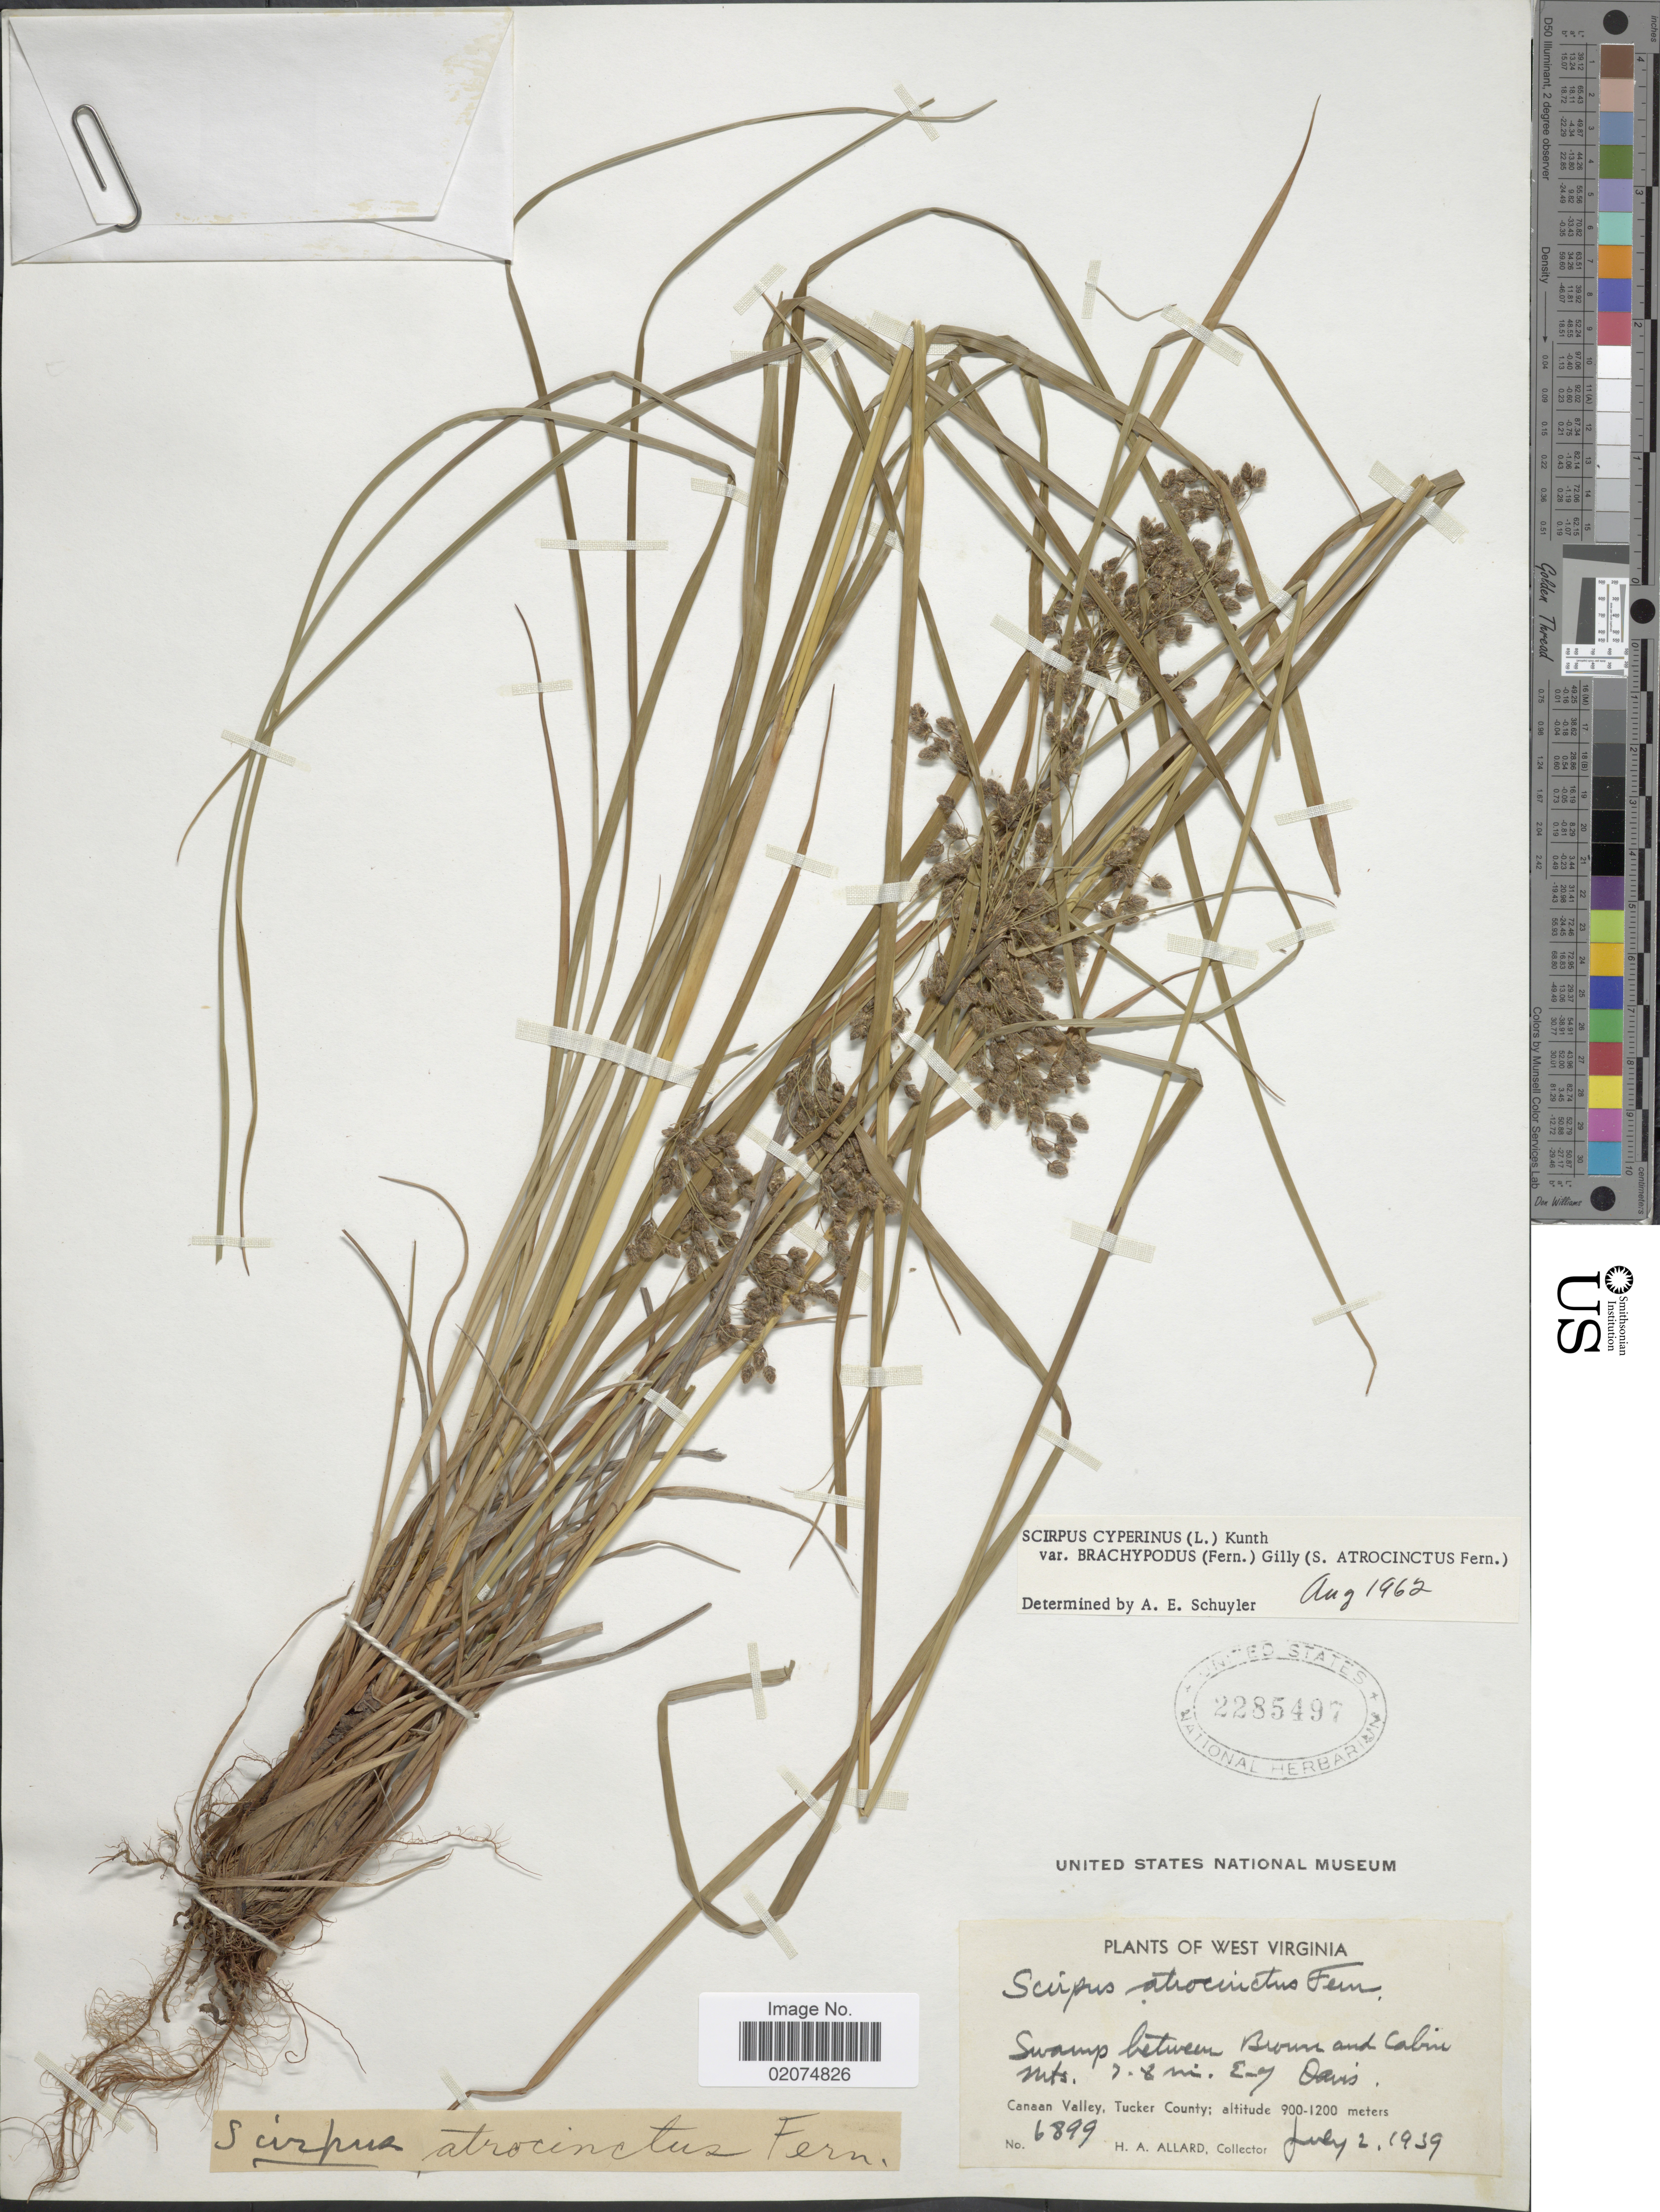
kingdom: Plantae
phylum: Tracheophyta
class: Liliopsida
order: Poales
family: Cyperaceae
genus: Scirpus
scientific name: Scirpus atrocinctus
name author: Fernald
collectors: H. A. Allard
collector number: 6899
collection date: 1939-07-02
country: United States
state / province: West Virginia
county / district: Tucker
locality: Between Brown and Cabin Mts, 7-8 mi E of Davis, Canaan Valley, Tucker County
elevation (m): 900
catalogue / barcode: US 2285497